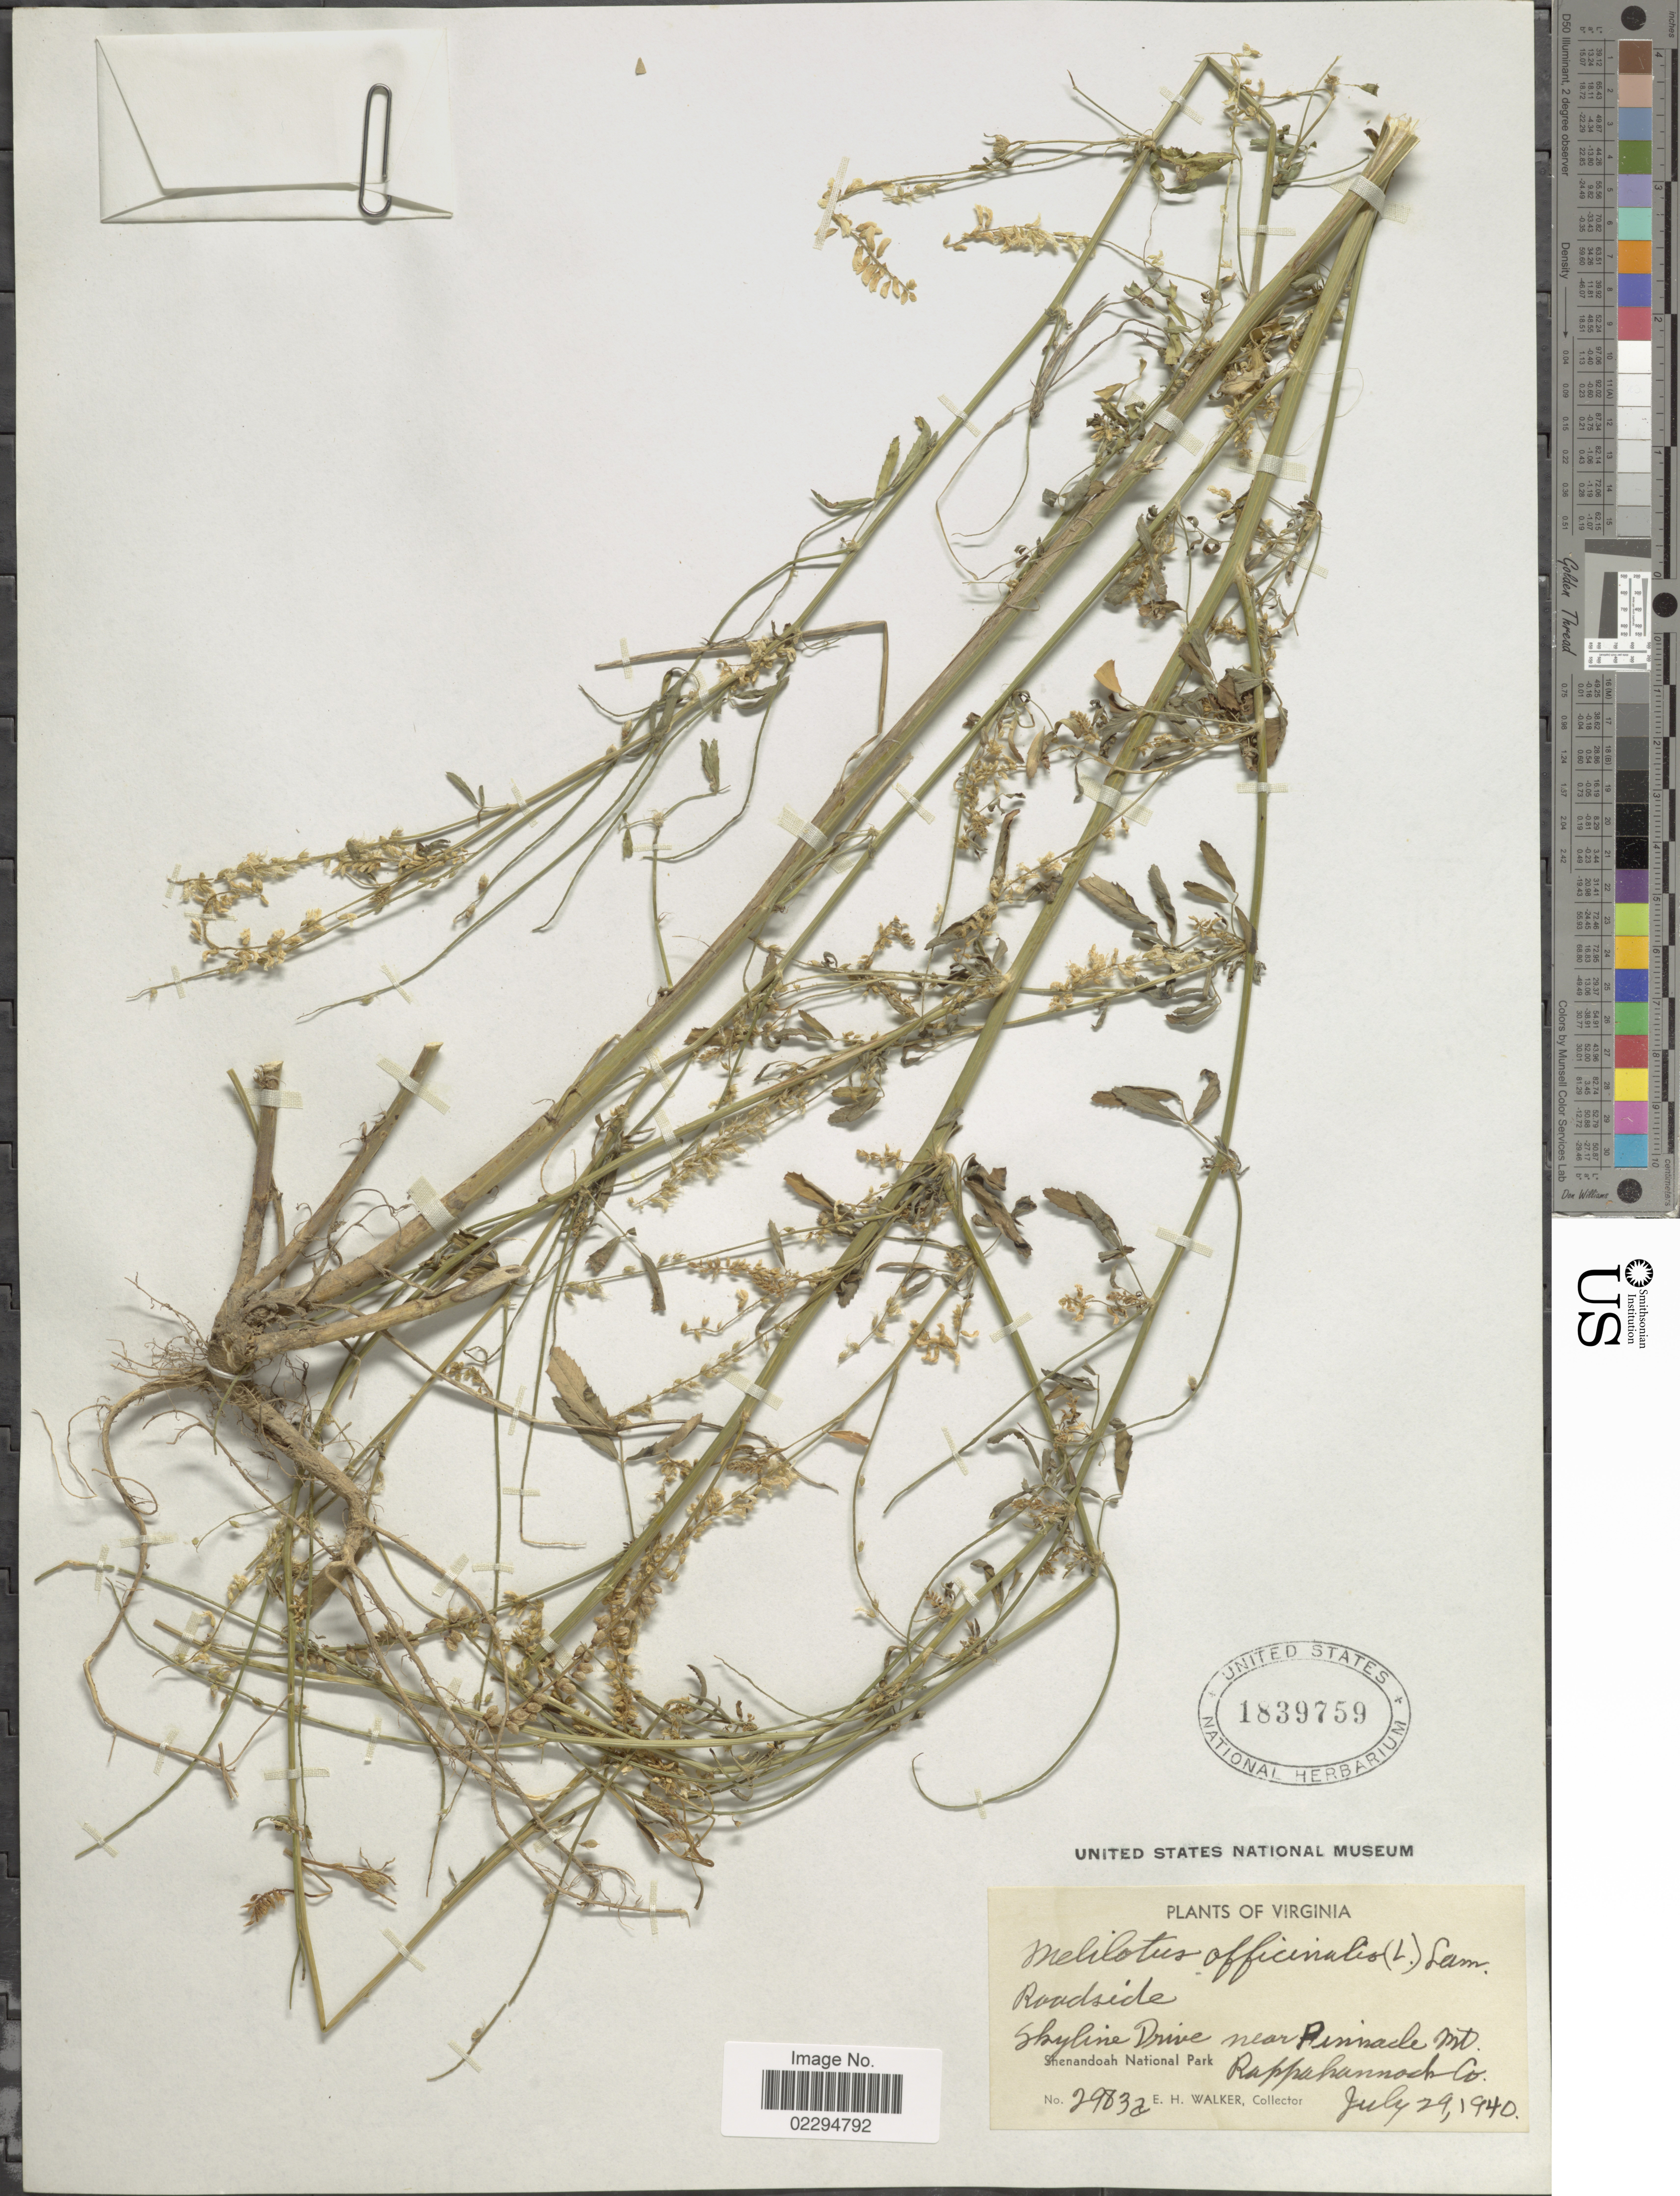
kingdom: Plantae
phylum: Tracheophyta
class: Magnoliopsida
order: Fabales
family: Fabaceae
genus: Melilotus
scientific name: Melilotus officinalis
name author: (L.) Lam.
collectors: E. H. Walker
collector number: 29832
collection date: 1940-07-29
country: United States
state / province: Virginia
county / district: Rappahannock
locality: Skyline Drive near Pinnacle Mt. Shenandoah National Park Rappahannock Co.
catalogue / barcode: US 1839759